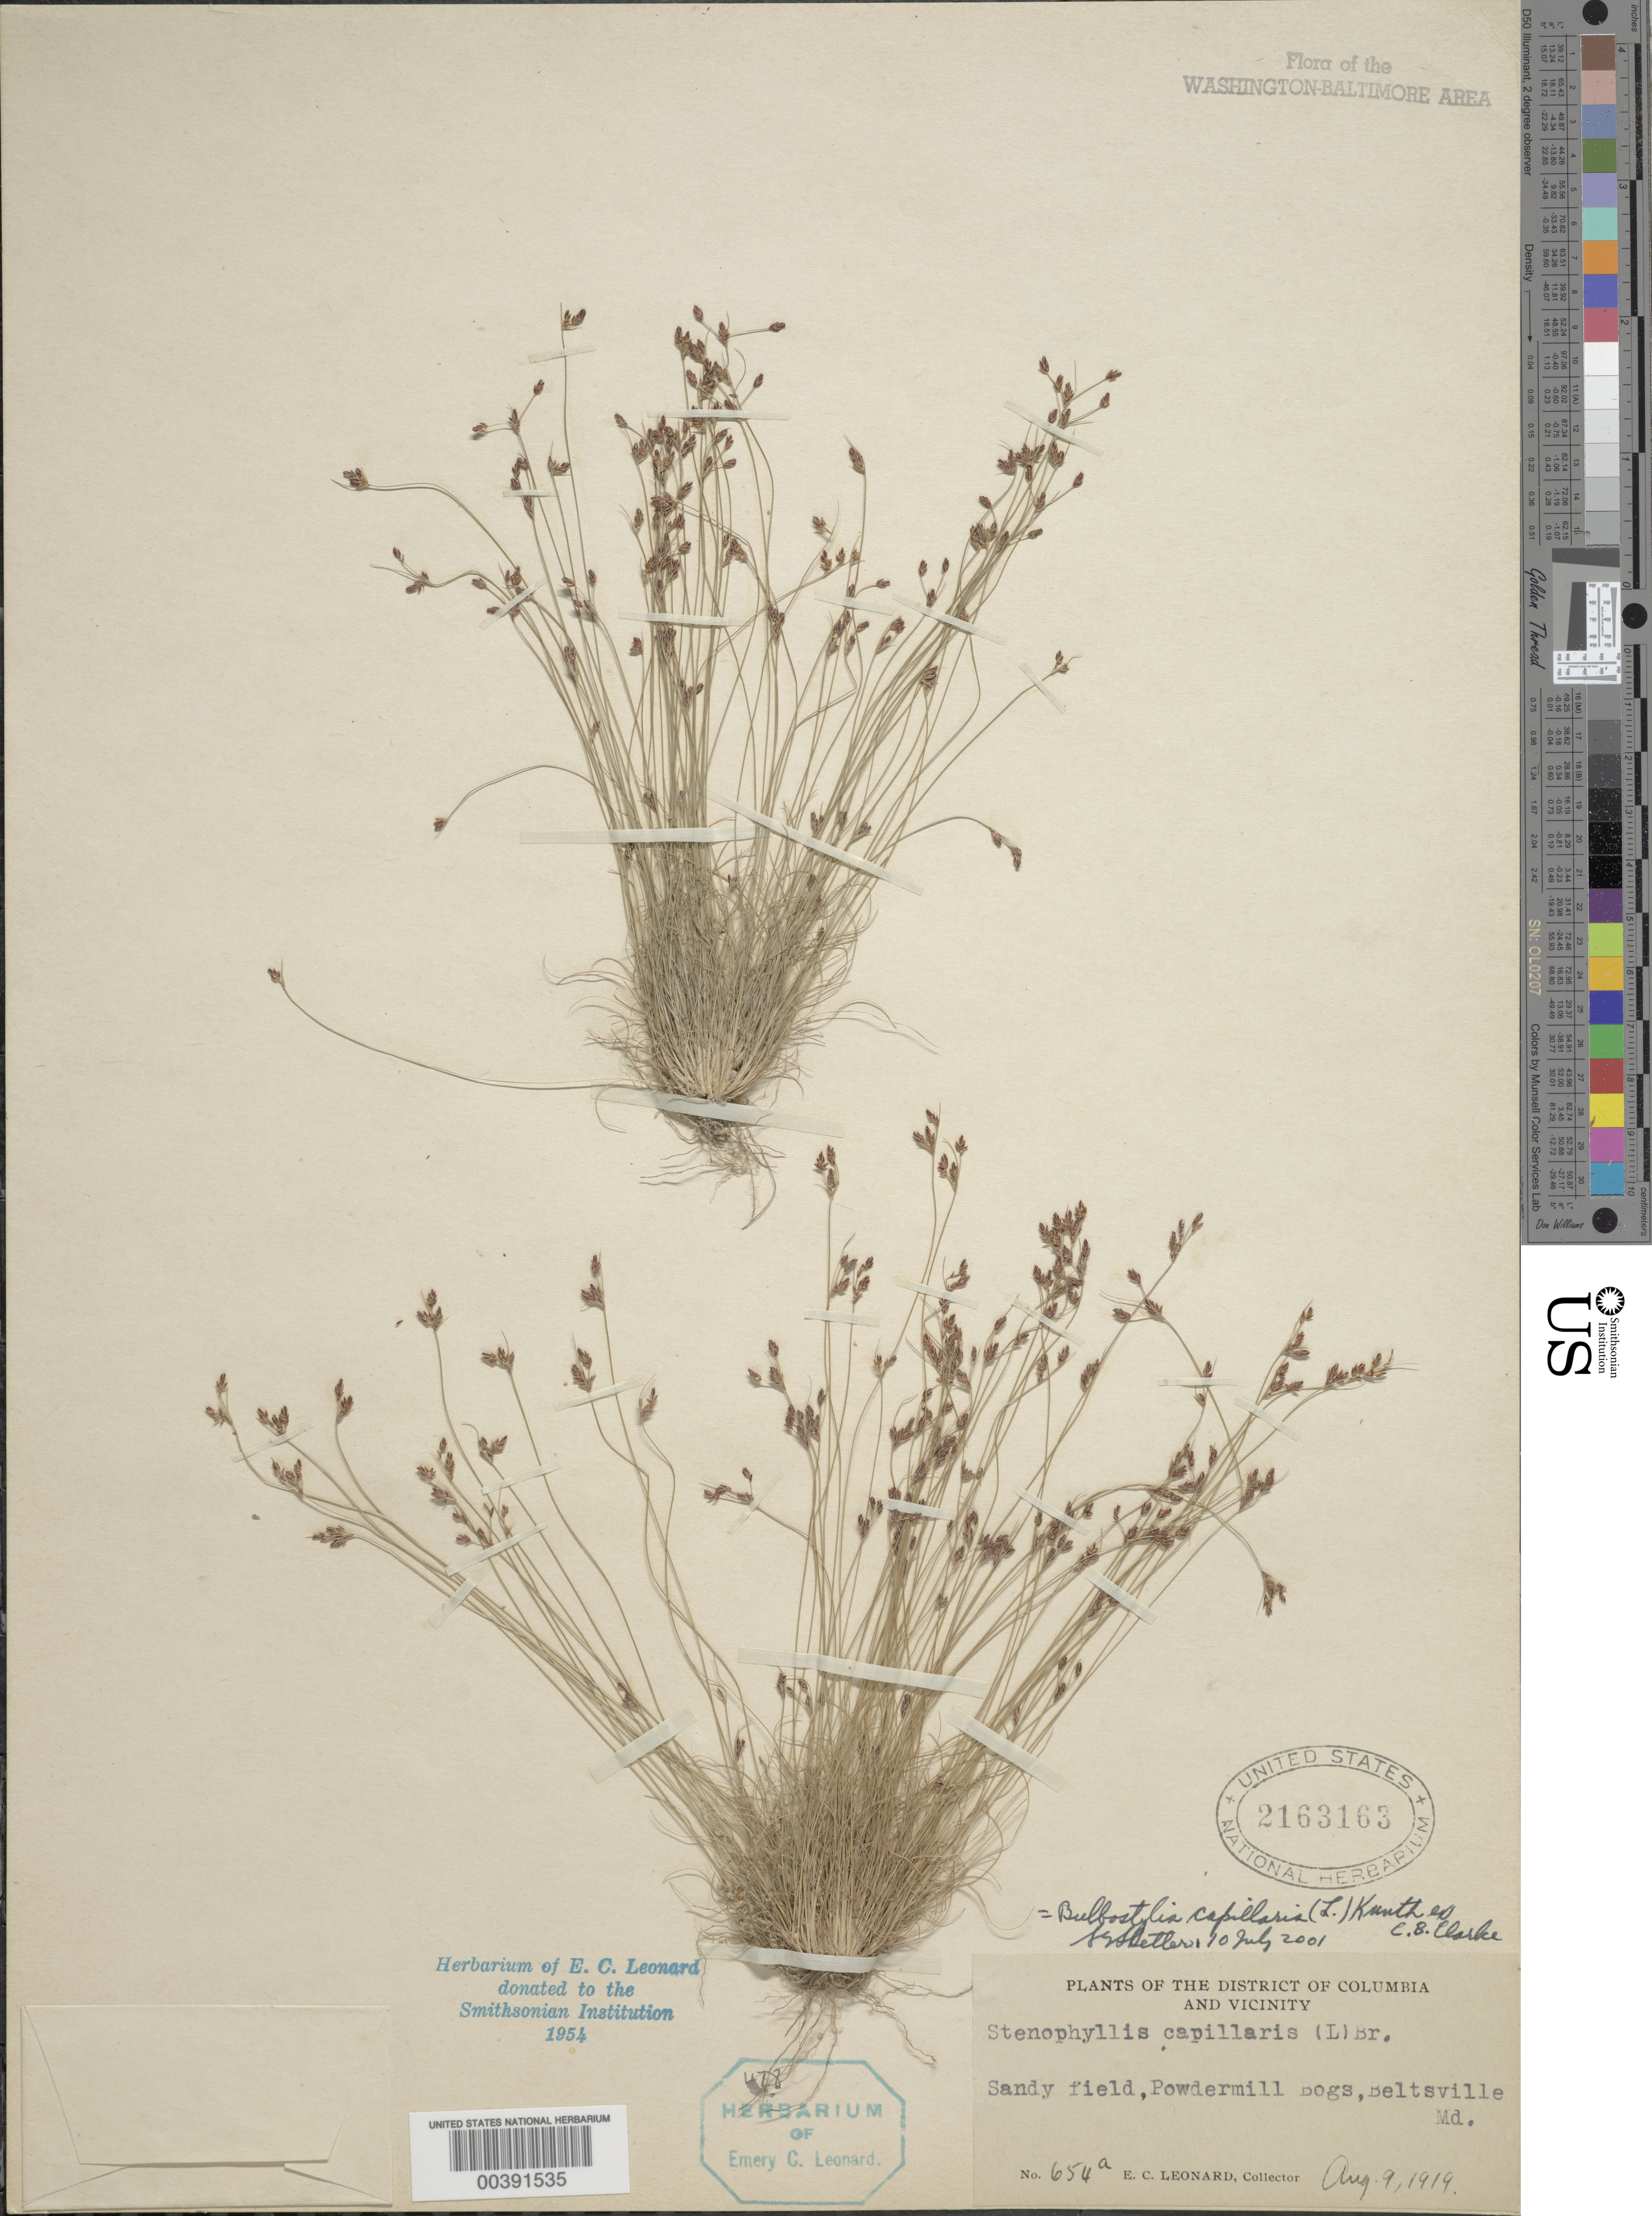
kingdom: Plantae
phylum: Tracheophyta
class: Liliopsida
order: Poales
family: Cyperaceae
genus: Bulbostylis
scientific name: Bulbostylis capillaris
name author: (L.) Kunth ex C.B. Clarke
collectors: E. C. Leonard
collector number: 654A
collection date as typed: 09 Aug 1919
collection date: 1919-08-09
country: United States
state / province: Maryland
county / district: Prince George's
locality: Powder Mill Bogs, Beltsville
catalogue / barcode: US 2163163